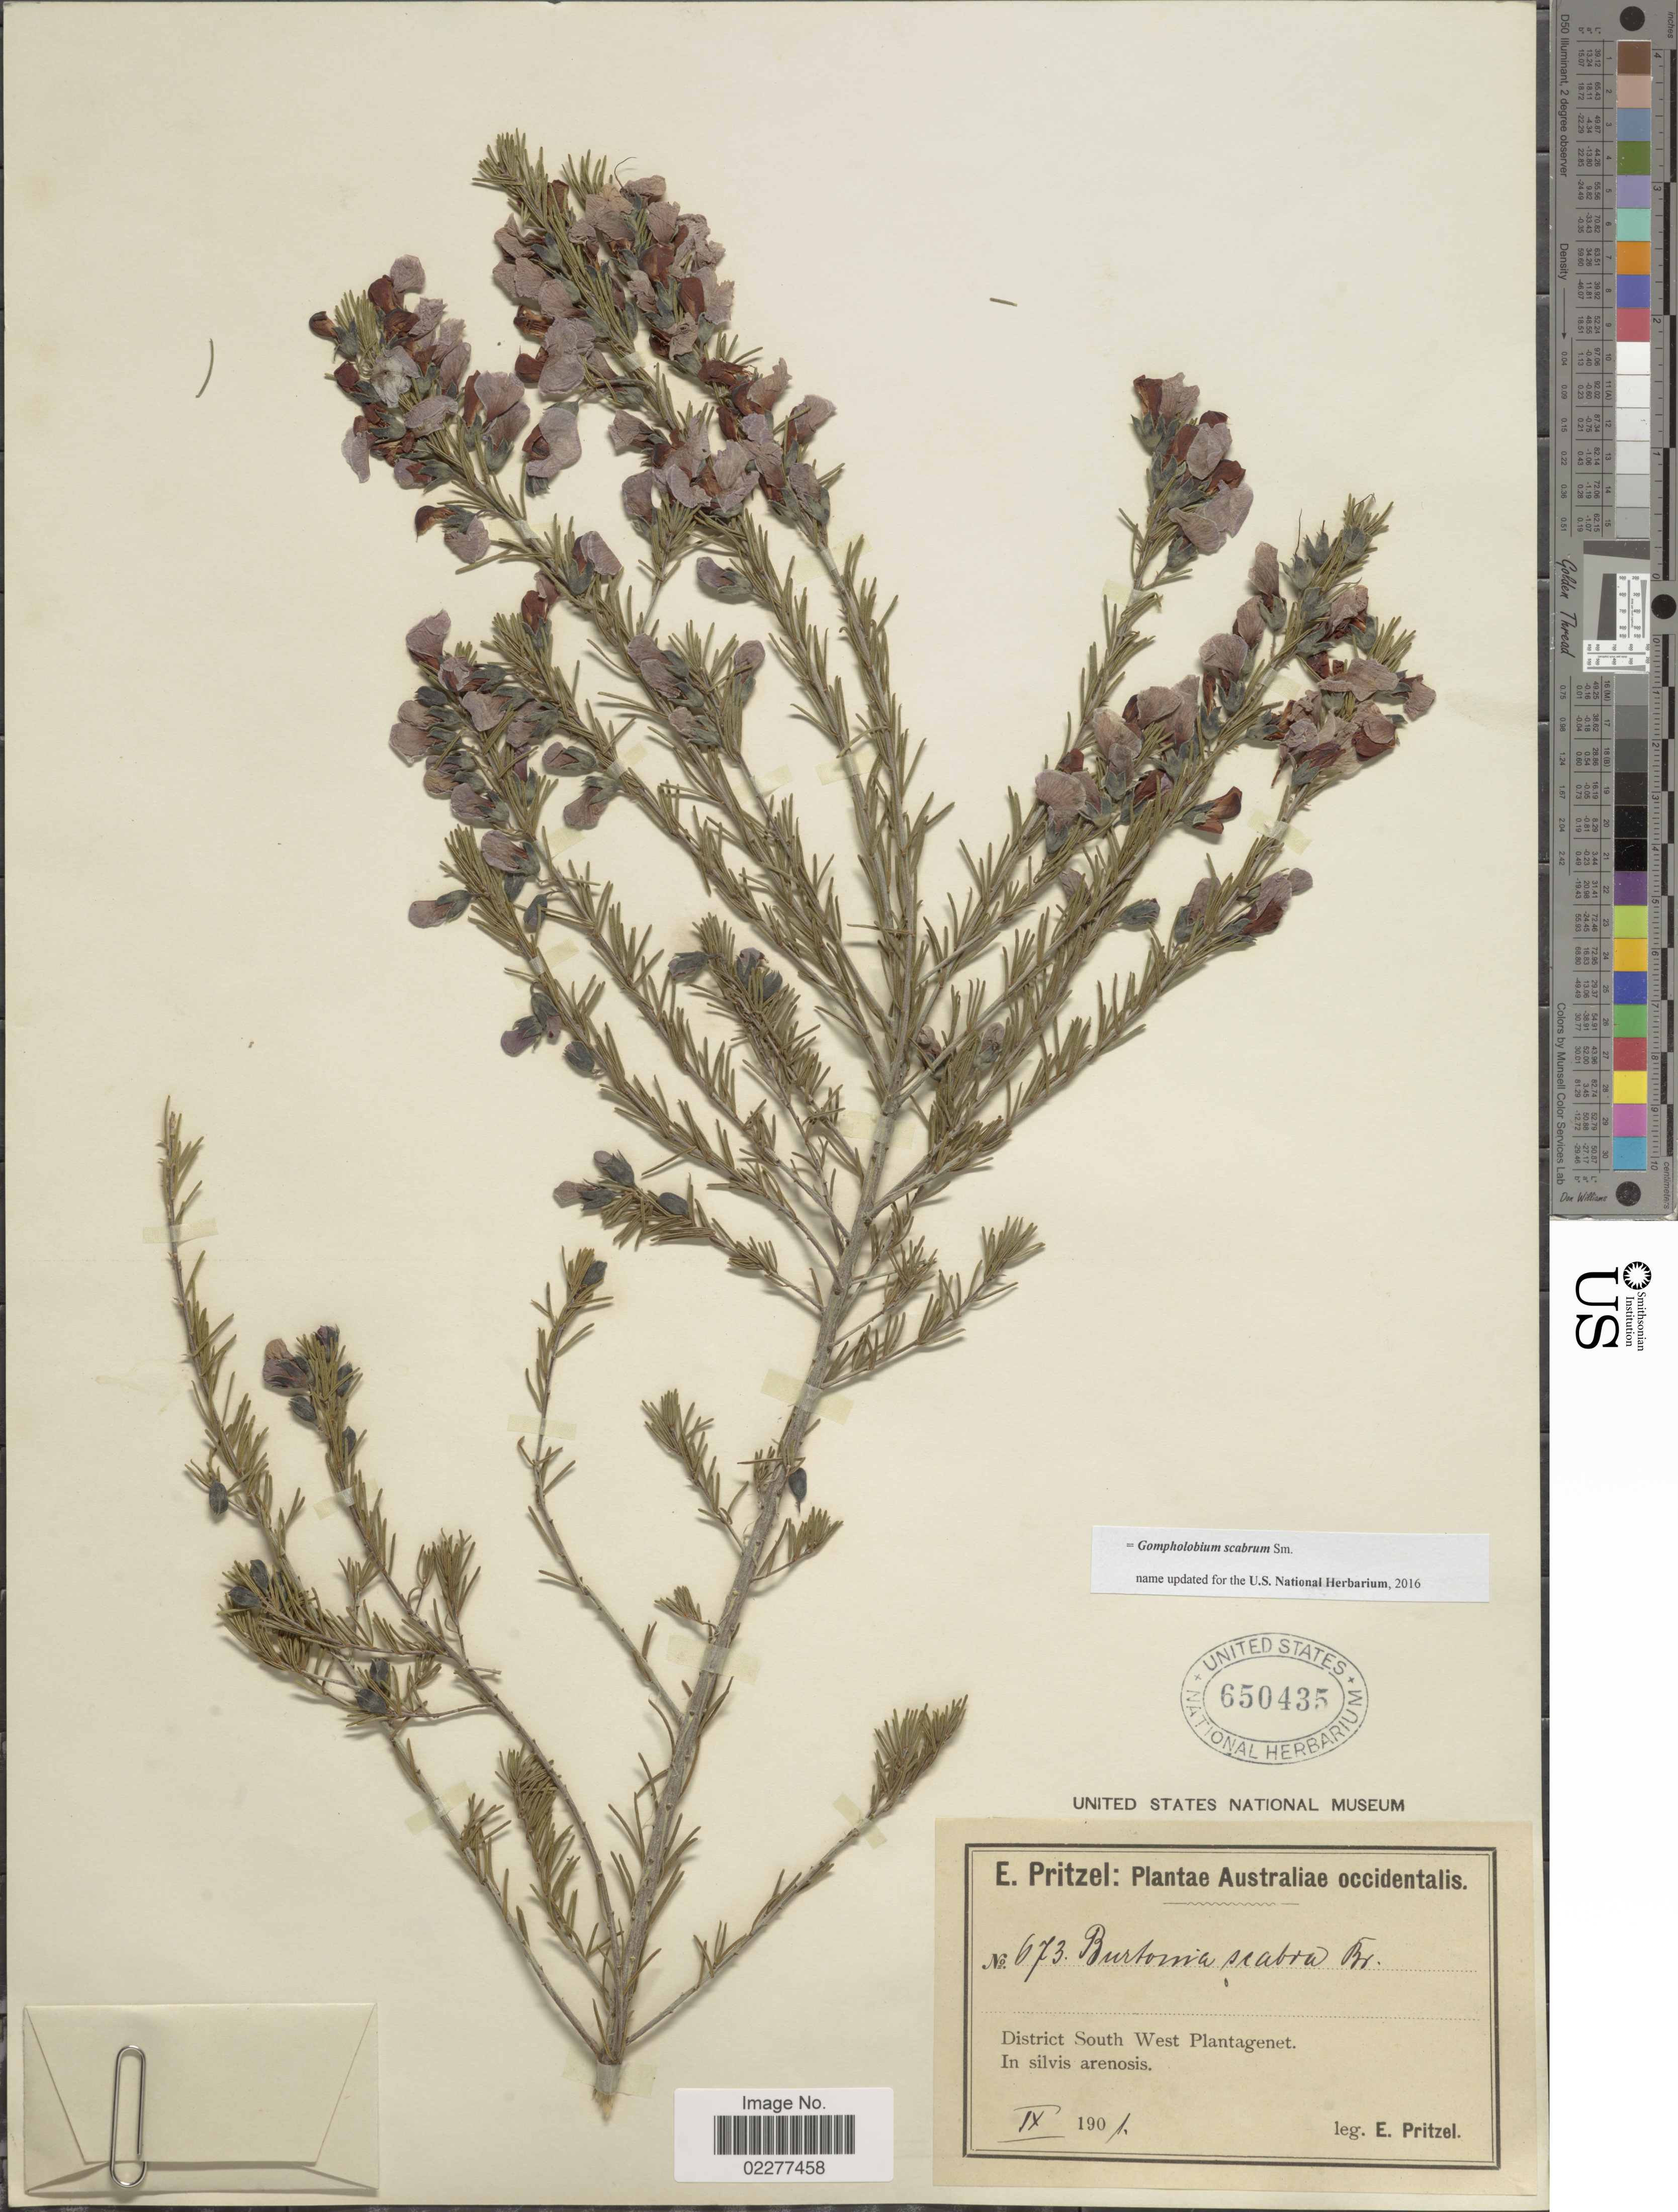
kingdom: Plantae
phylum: Tracheophyta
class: Magnoliopsida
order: Fabales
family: Fabaceae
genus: Gompholobium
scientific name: Gompholobium scabrum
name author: Sm.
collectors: E. G. Pritzel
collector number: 673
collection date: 1901-09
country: Australia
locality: Australiae occidentalis, District South West Plantagenet. In silvis arenosis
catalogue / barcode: US 650435